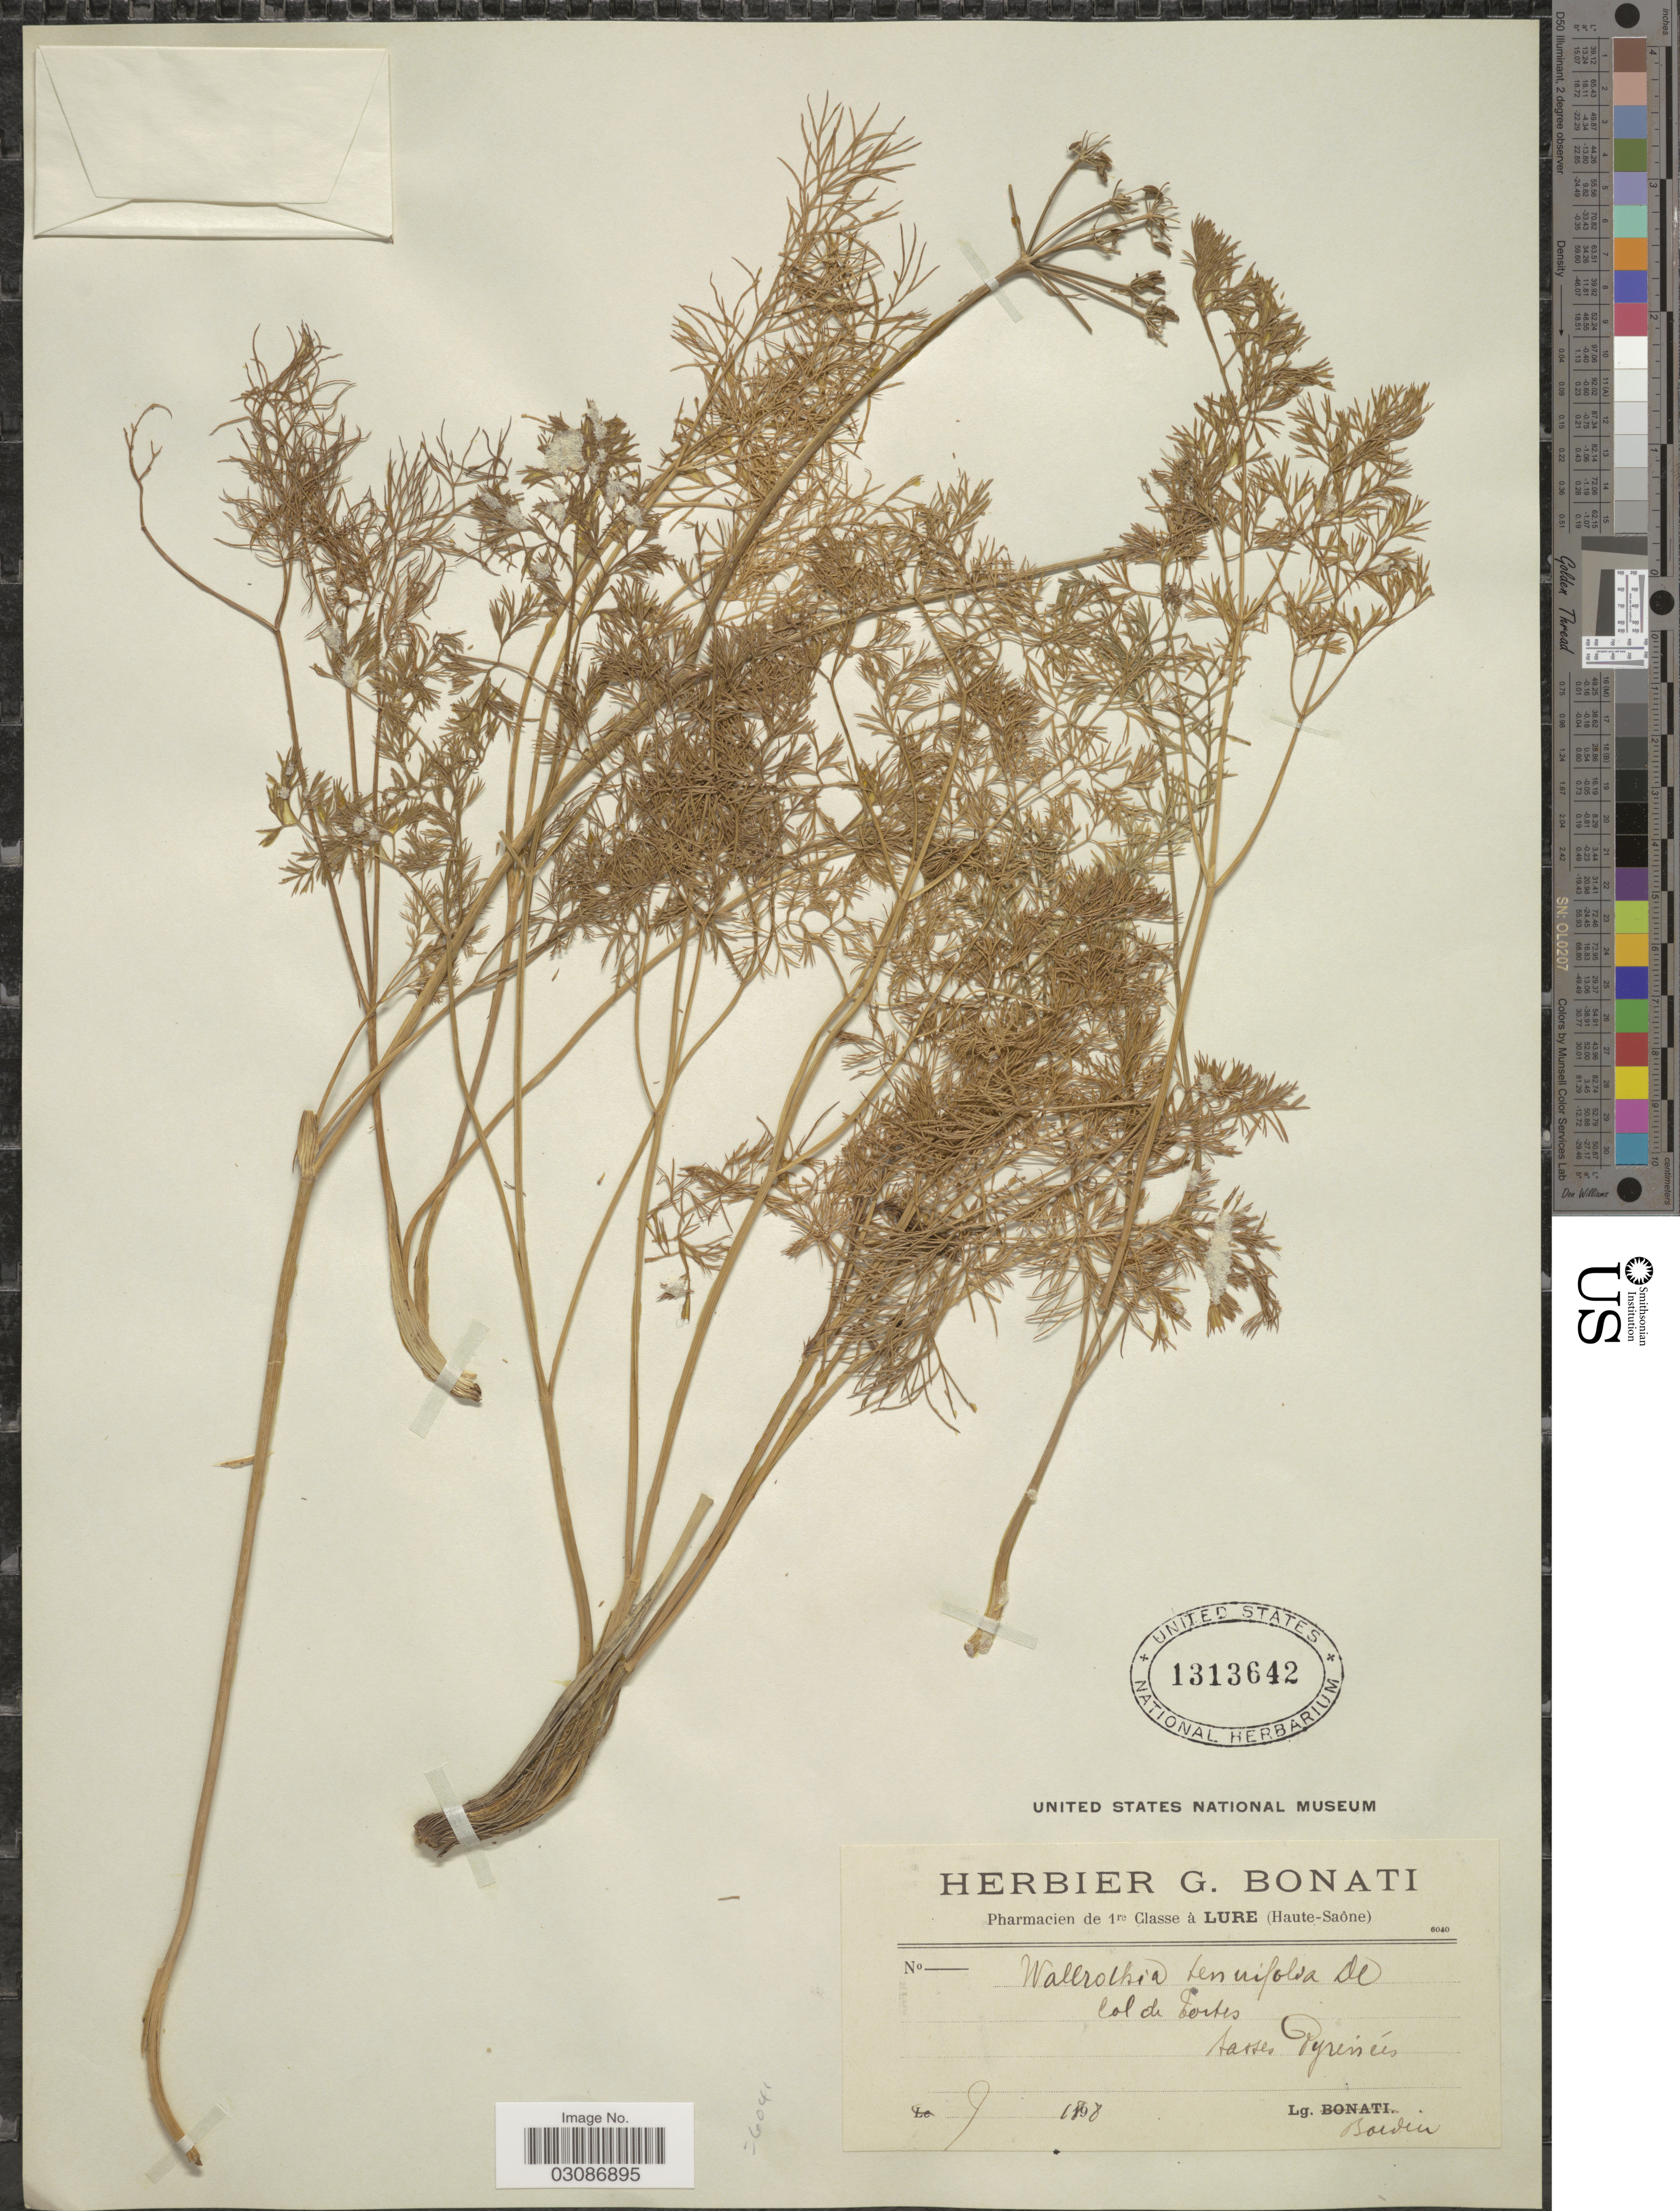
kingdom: Plantae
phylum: Tracheophyta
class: Magnoliopsida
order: Apiales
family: Apiaceae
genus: Dethawia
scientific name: Dethawia sp.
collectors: Boidin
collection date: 1898-09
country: France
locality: Col de Portes. Basses Pyrenées.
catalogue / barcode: US 1313642